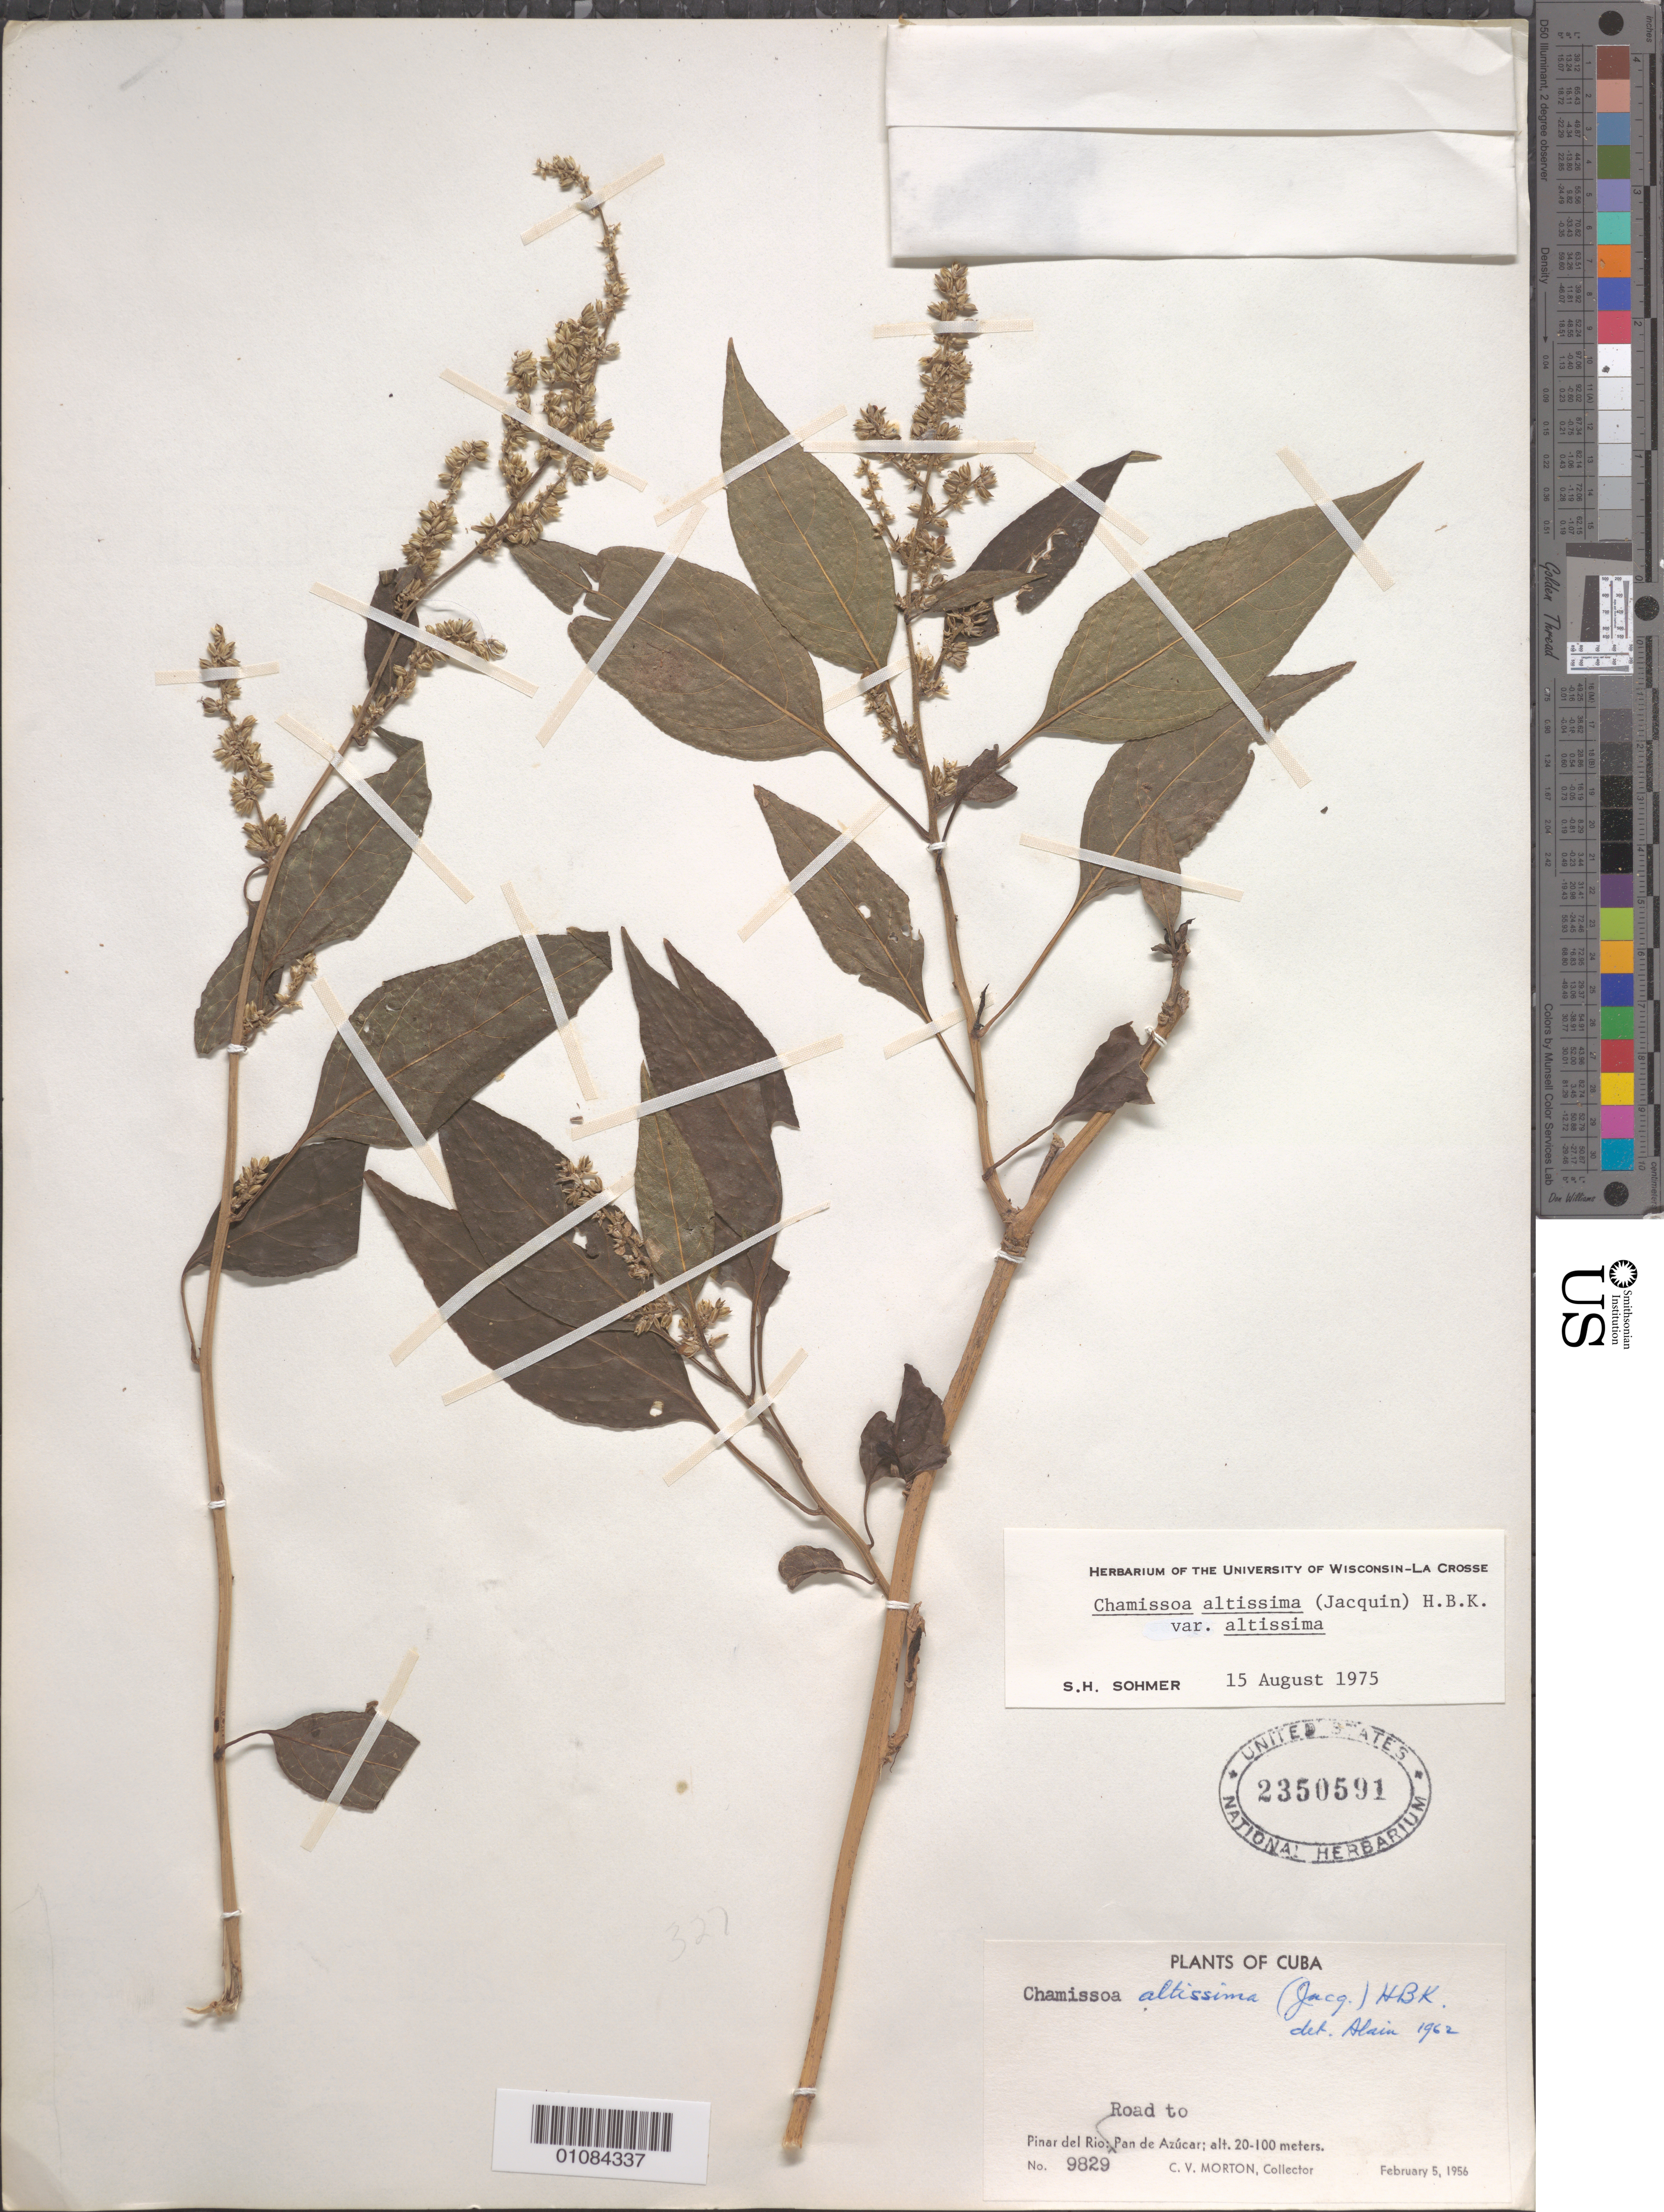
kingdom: Plantae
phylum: Tracheophyta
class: Magnoliopsida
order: Caryophyllales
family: Amaranthaceae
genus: Chamissoa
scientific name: Chamissoa altissima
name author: (Jacq.) Kunth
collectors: C. V. Morton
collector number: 9829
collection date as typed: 05 Feb 1956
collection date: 1956-02-05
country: Cuba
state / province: Pinar del Rio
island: Cuba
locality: Road to Pan de Azucar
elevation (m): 20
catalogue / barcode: US 2350591